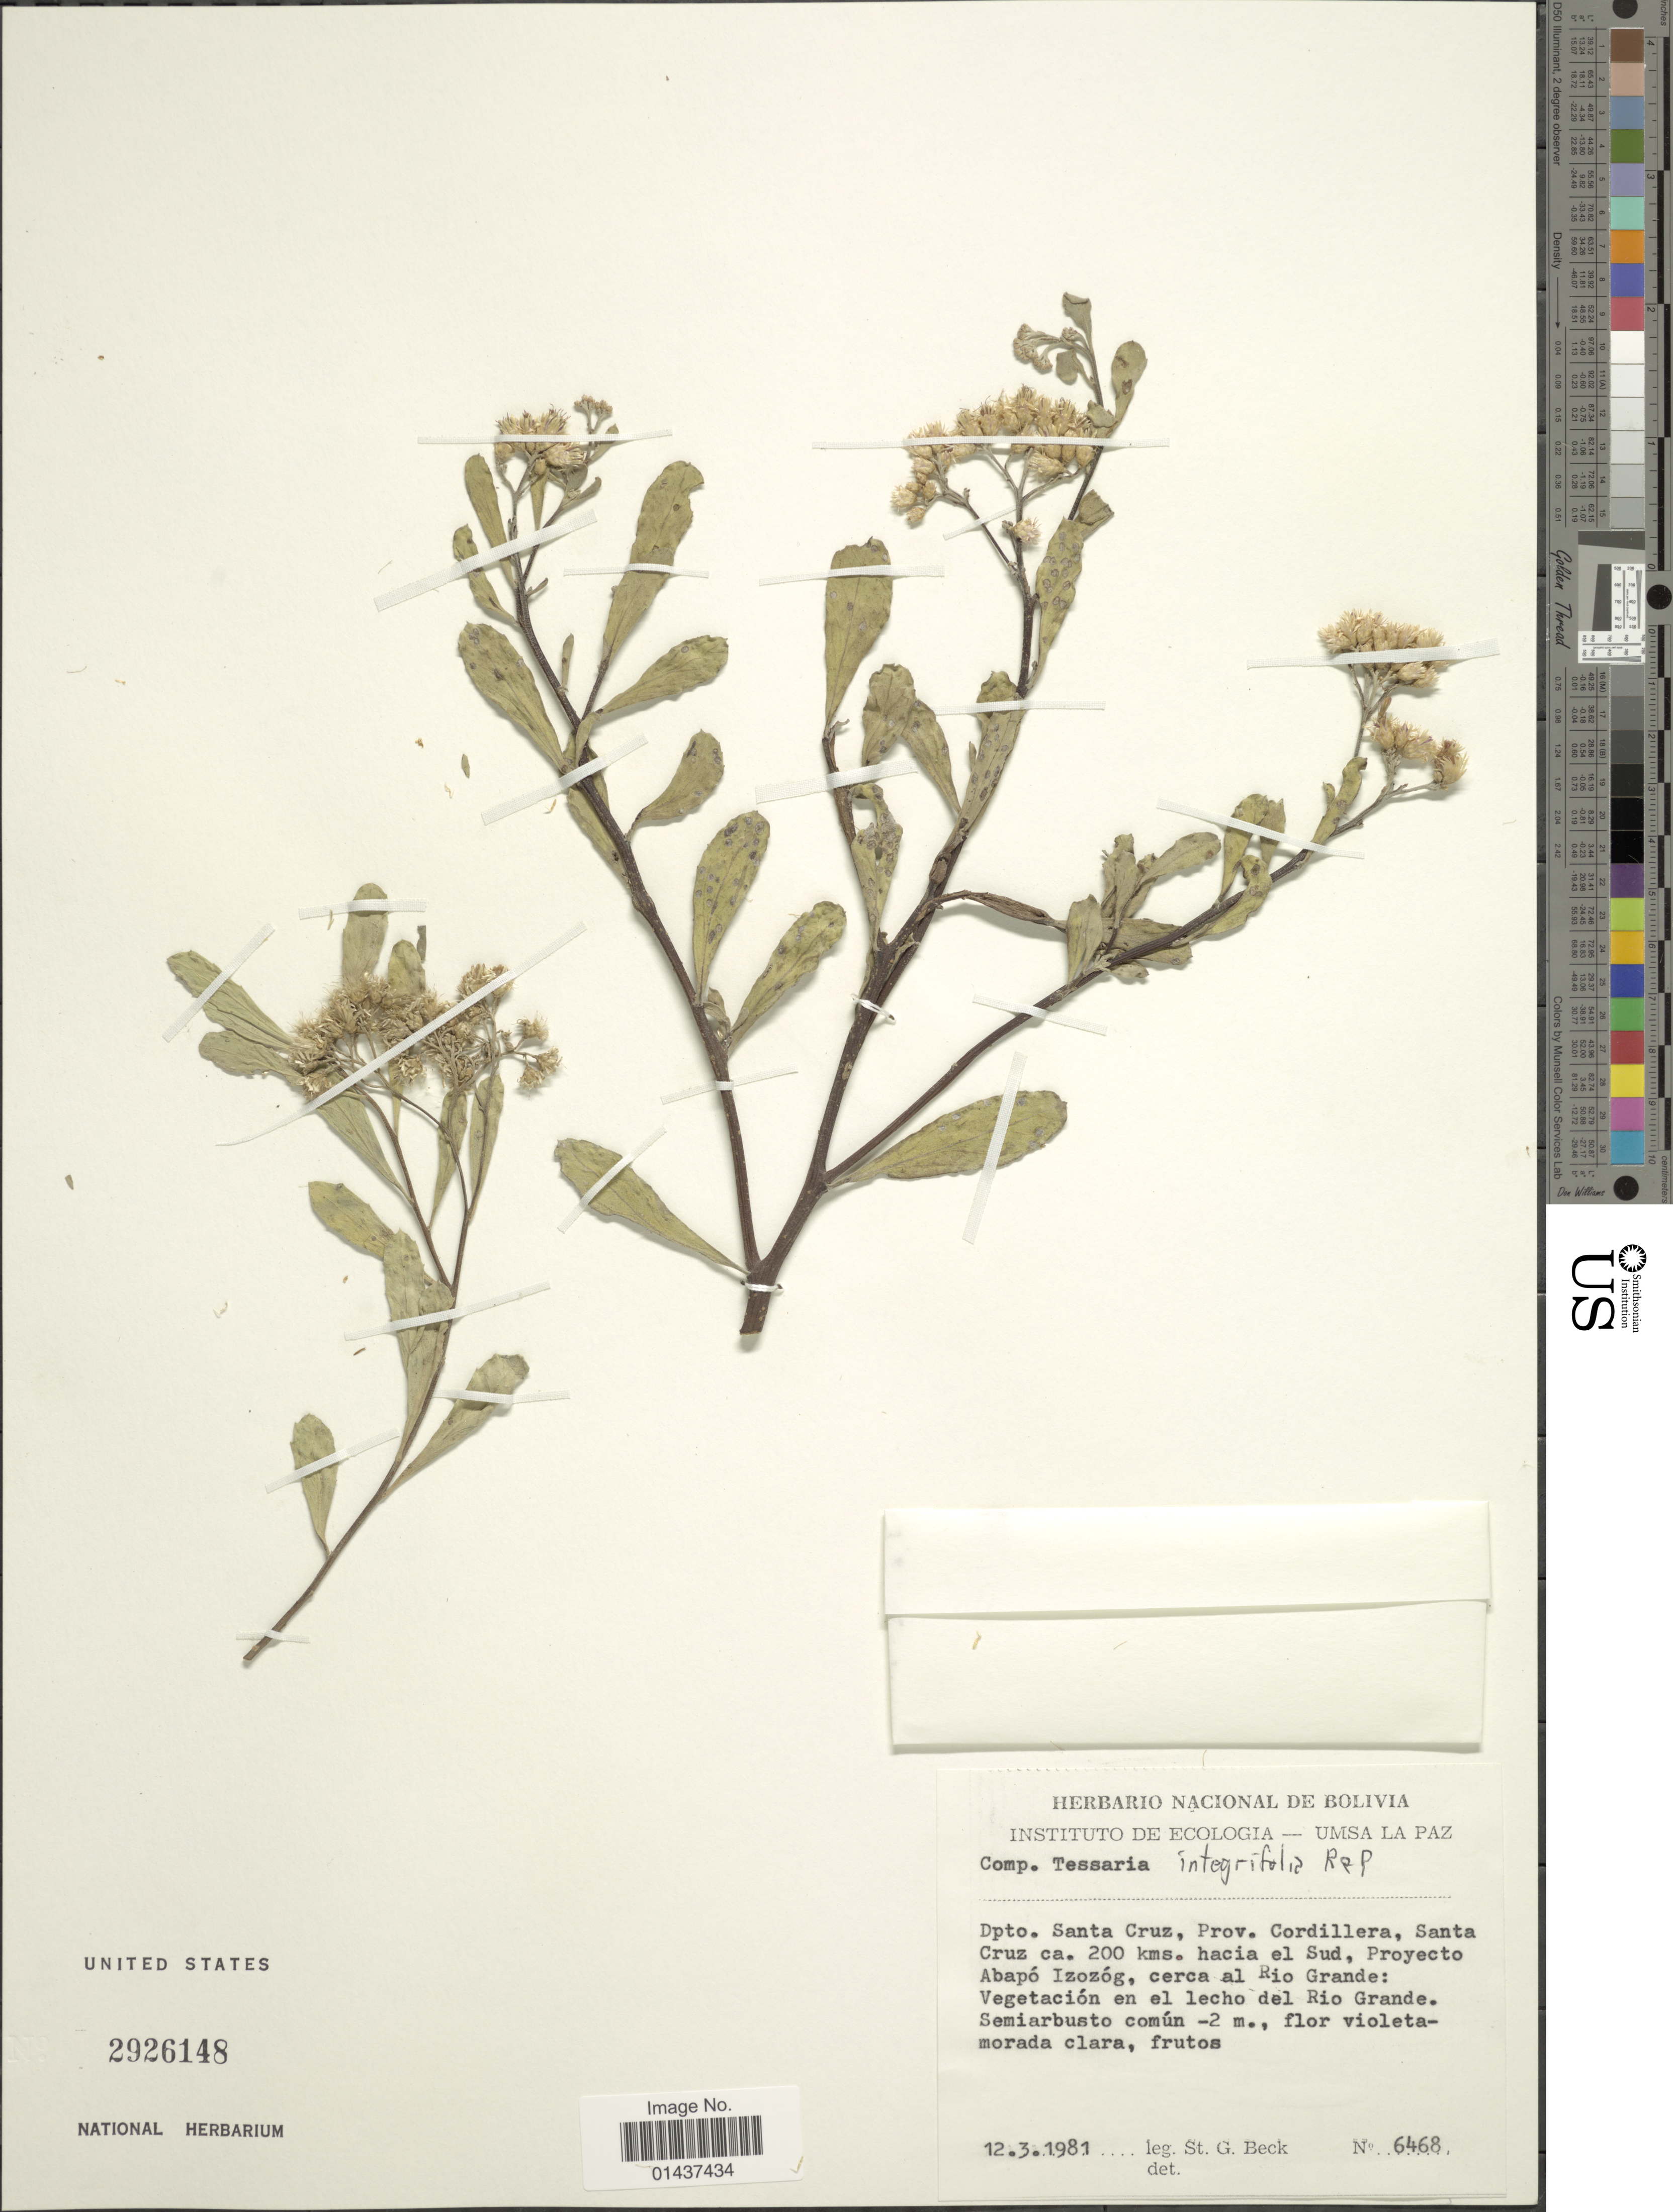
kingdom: Plantae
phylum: Tracheophyta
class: Magnoliopsida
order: Asterales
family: Asteraceae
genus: Tessaria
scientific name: Tessaria integrifolia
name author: Ruiz & Pav.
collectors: S. G. Beck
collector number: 6468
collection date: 1981-03-12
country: Bolivia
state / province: Santa Cruz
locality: Dpto Santa Cruz, Prov. Cordillera, Santa Cruz, ca. 200 kms hacia el Sud, Proyecto Abapó Izozóg, cerca al Rio Grande: Vegetación en el lecho del Rio Grande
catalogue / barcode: US 2926148